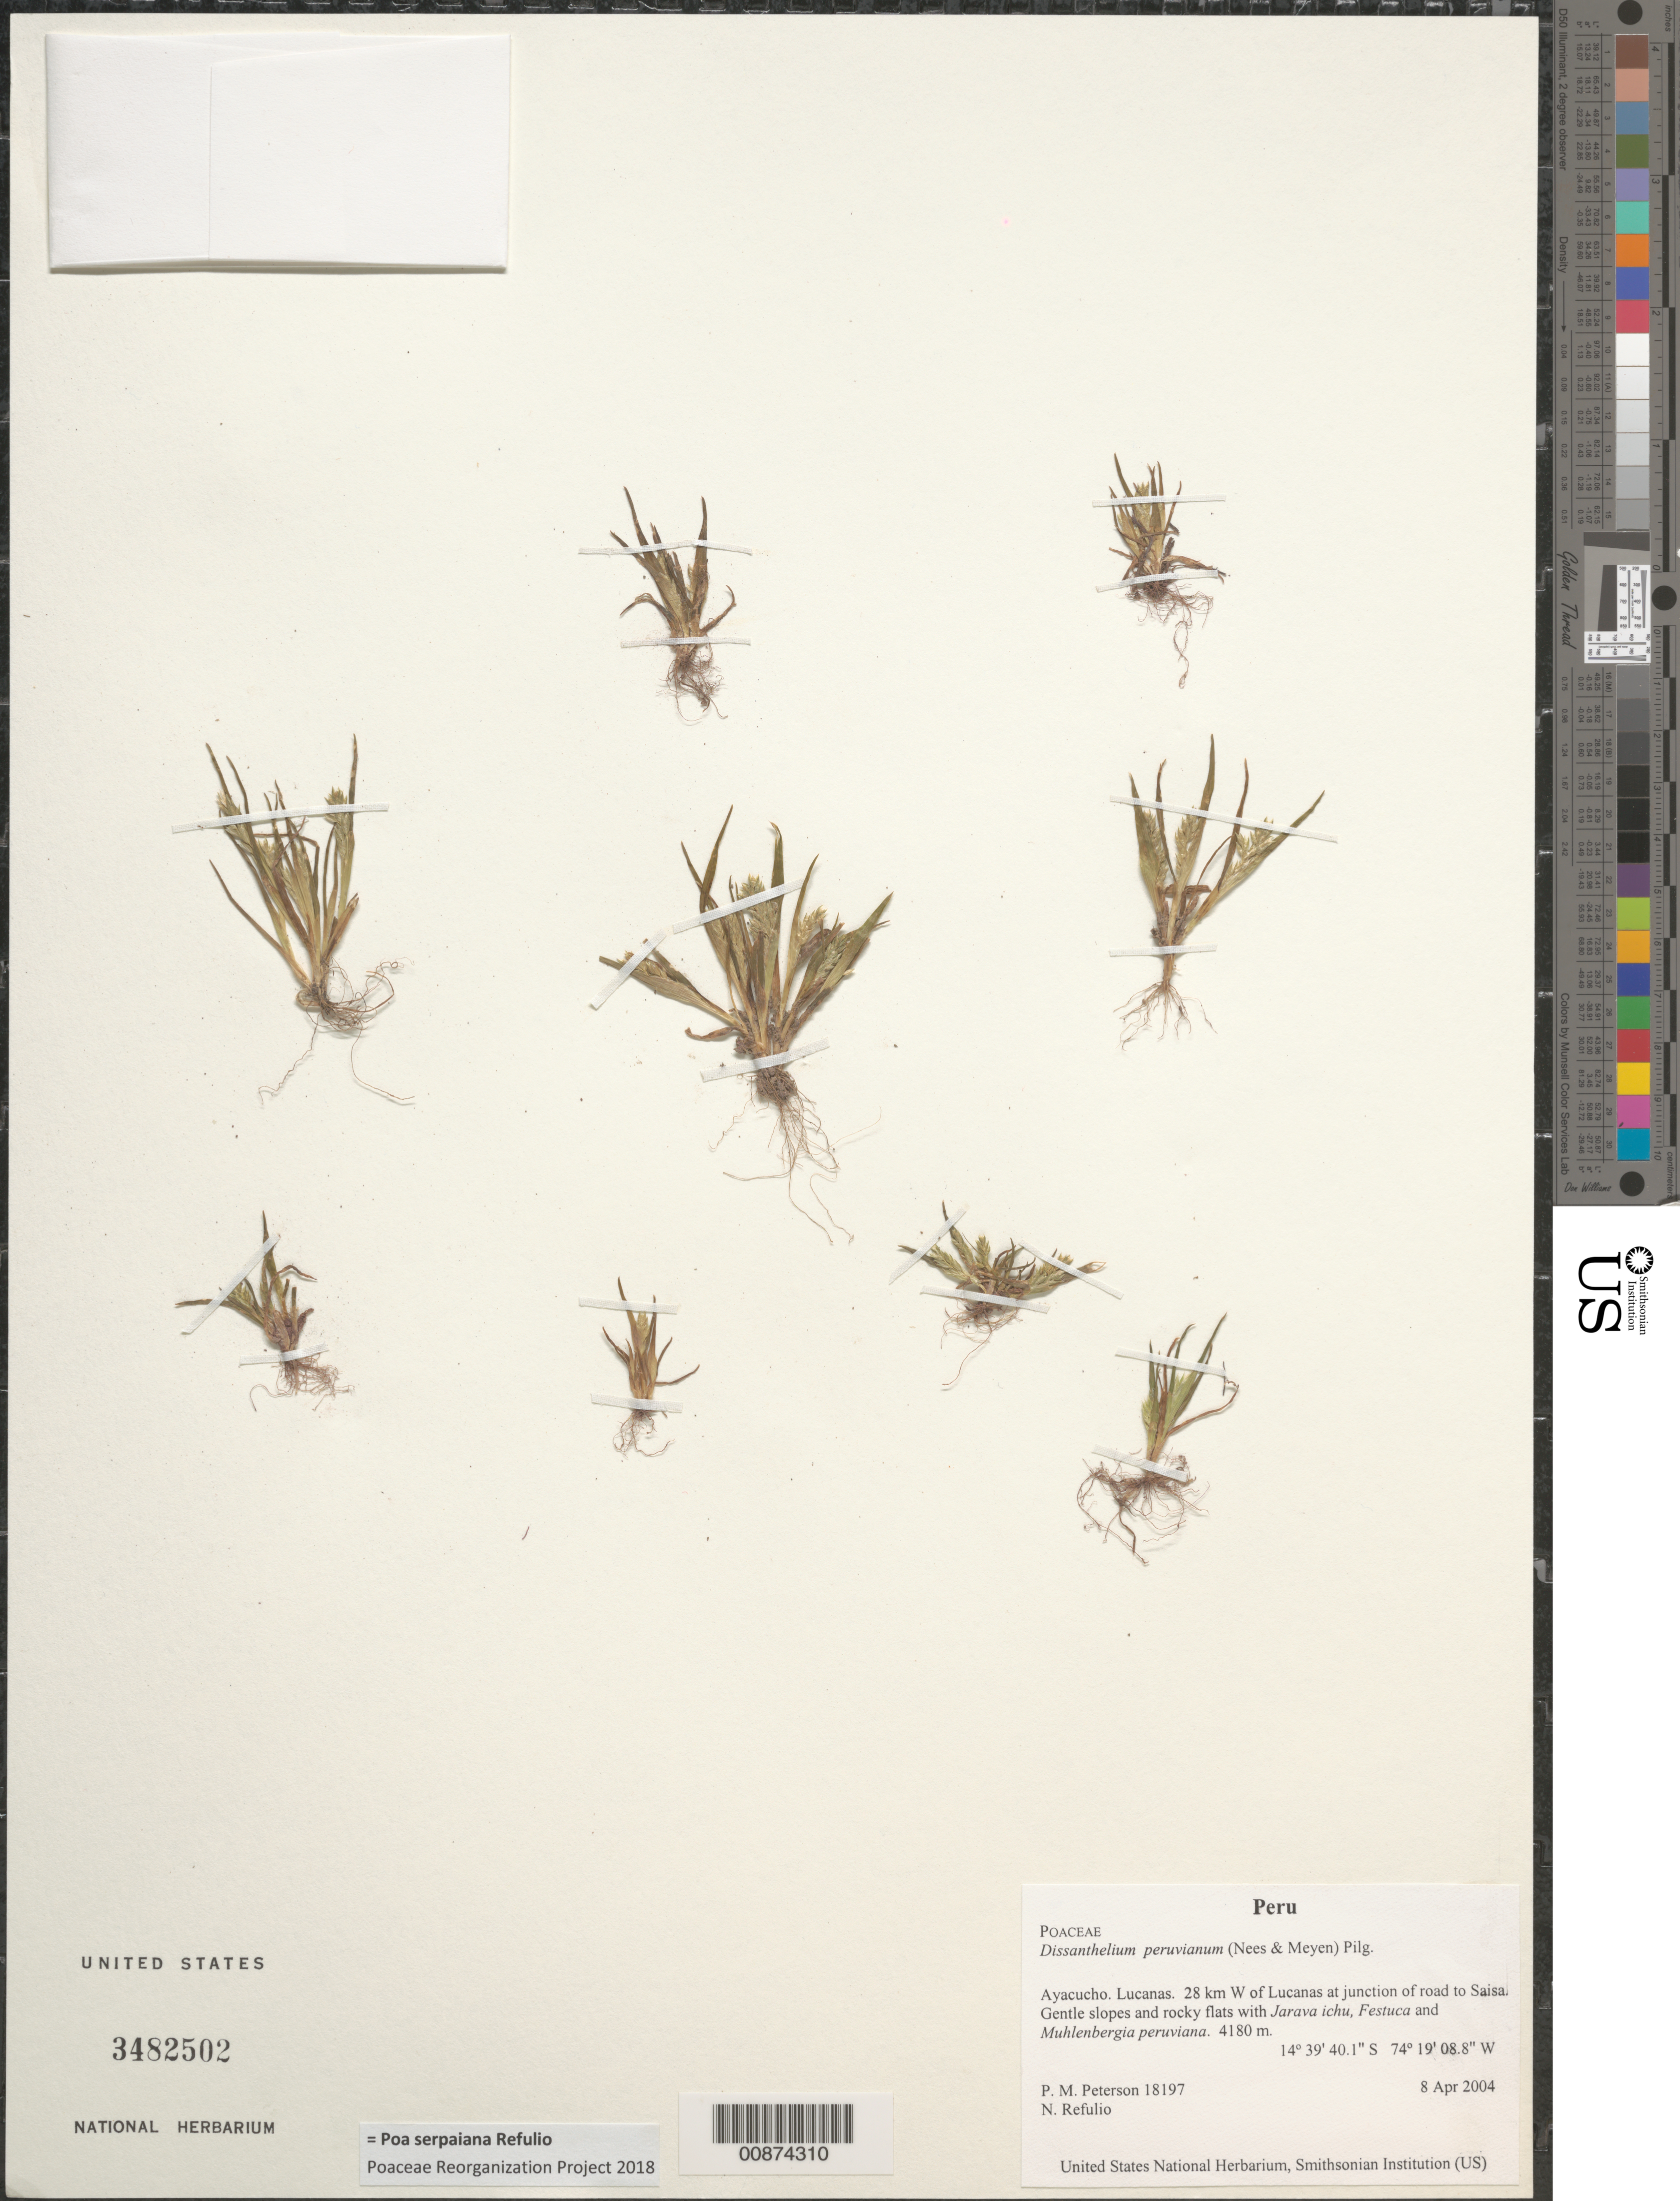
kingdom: Plantae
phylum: Tracheophyta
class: Liliopsida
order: Poales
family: Poaceae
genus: Poa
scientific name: Poa serpaiana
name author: Refulio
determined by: Poaceae Reorganization Project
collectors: P. M. Peterson & N. Refulio-Rodríguez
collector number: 18197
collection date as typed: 08 Apr 2004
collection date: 2004-04-08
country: Peru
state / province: Ayacucho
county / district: Lucanas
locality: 28 km W of Lucanas at junction of road to Saisa. Gentle slopes and rocky flats with Jarava ichu, Festuca and Muhlenbergia peruviana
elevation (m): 4180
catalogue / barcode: US 3482502